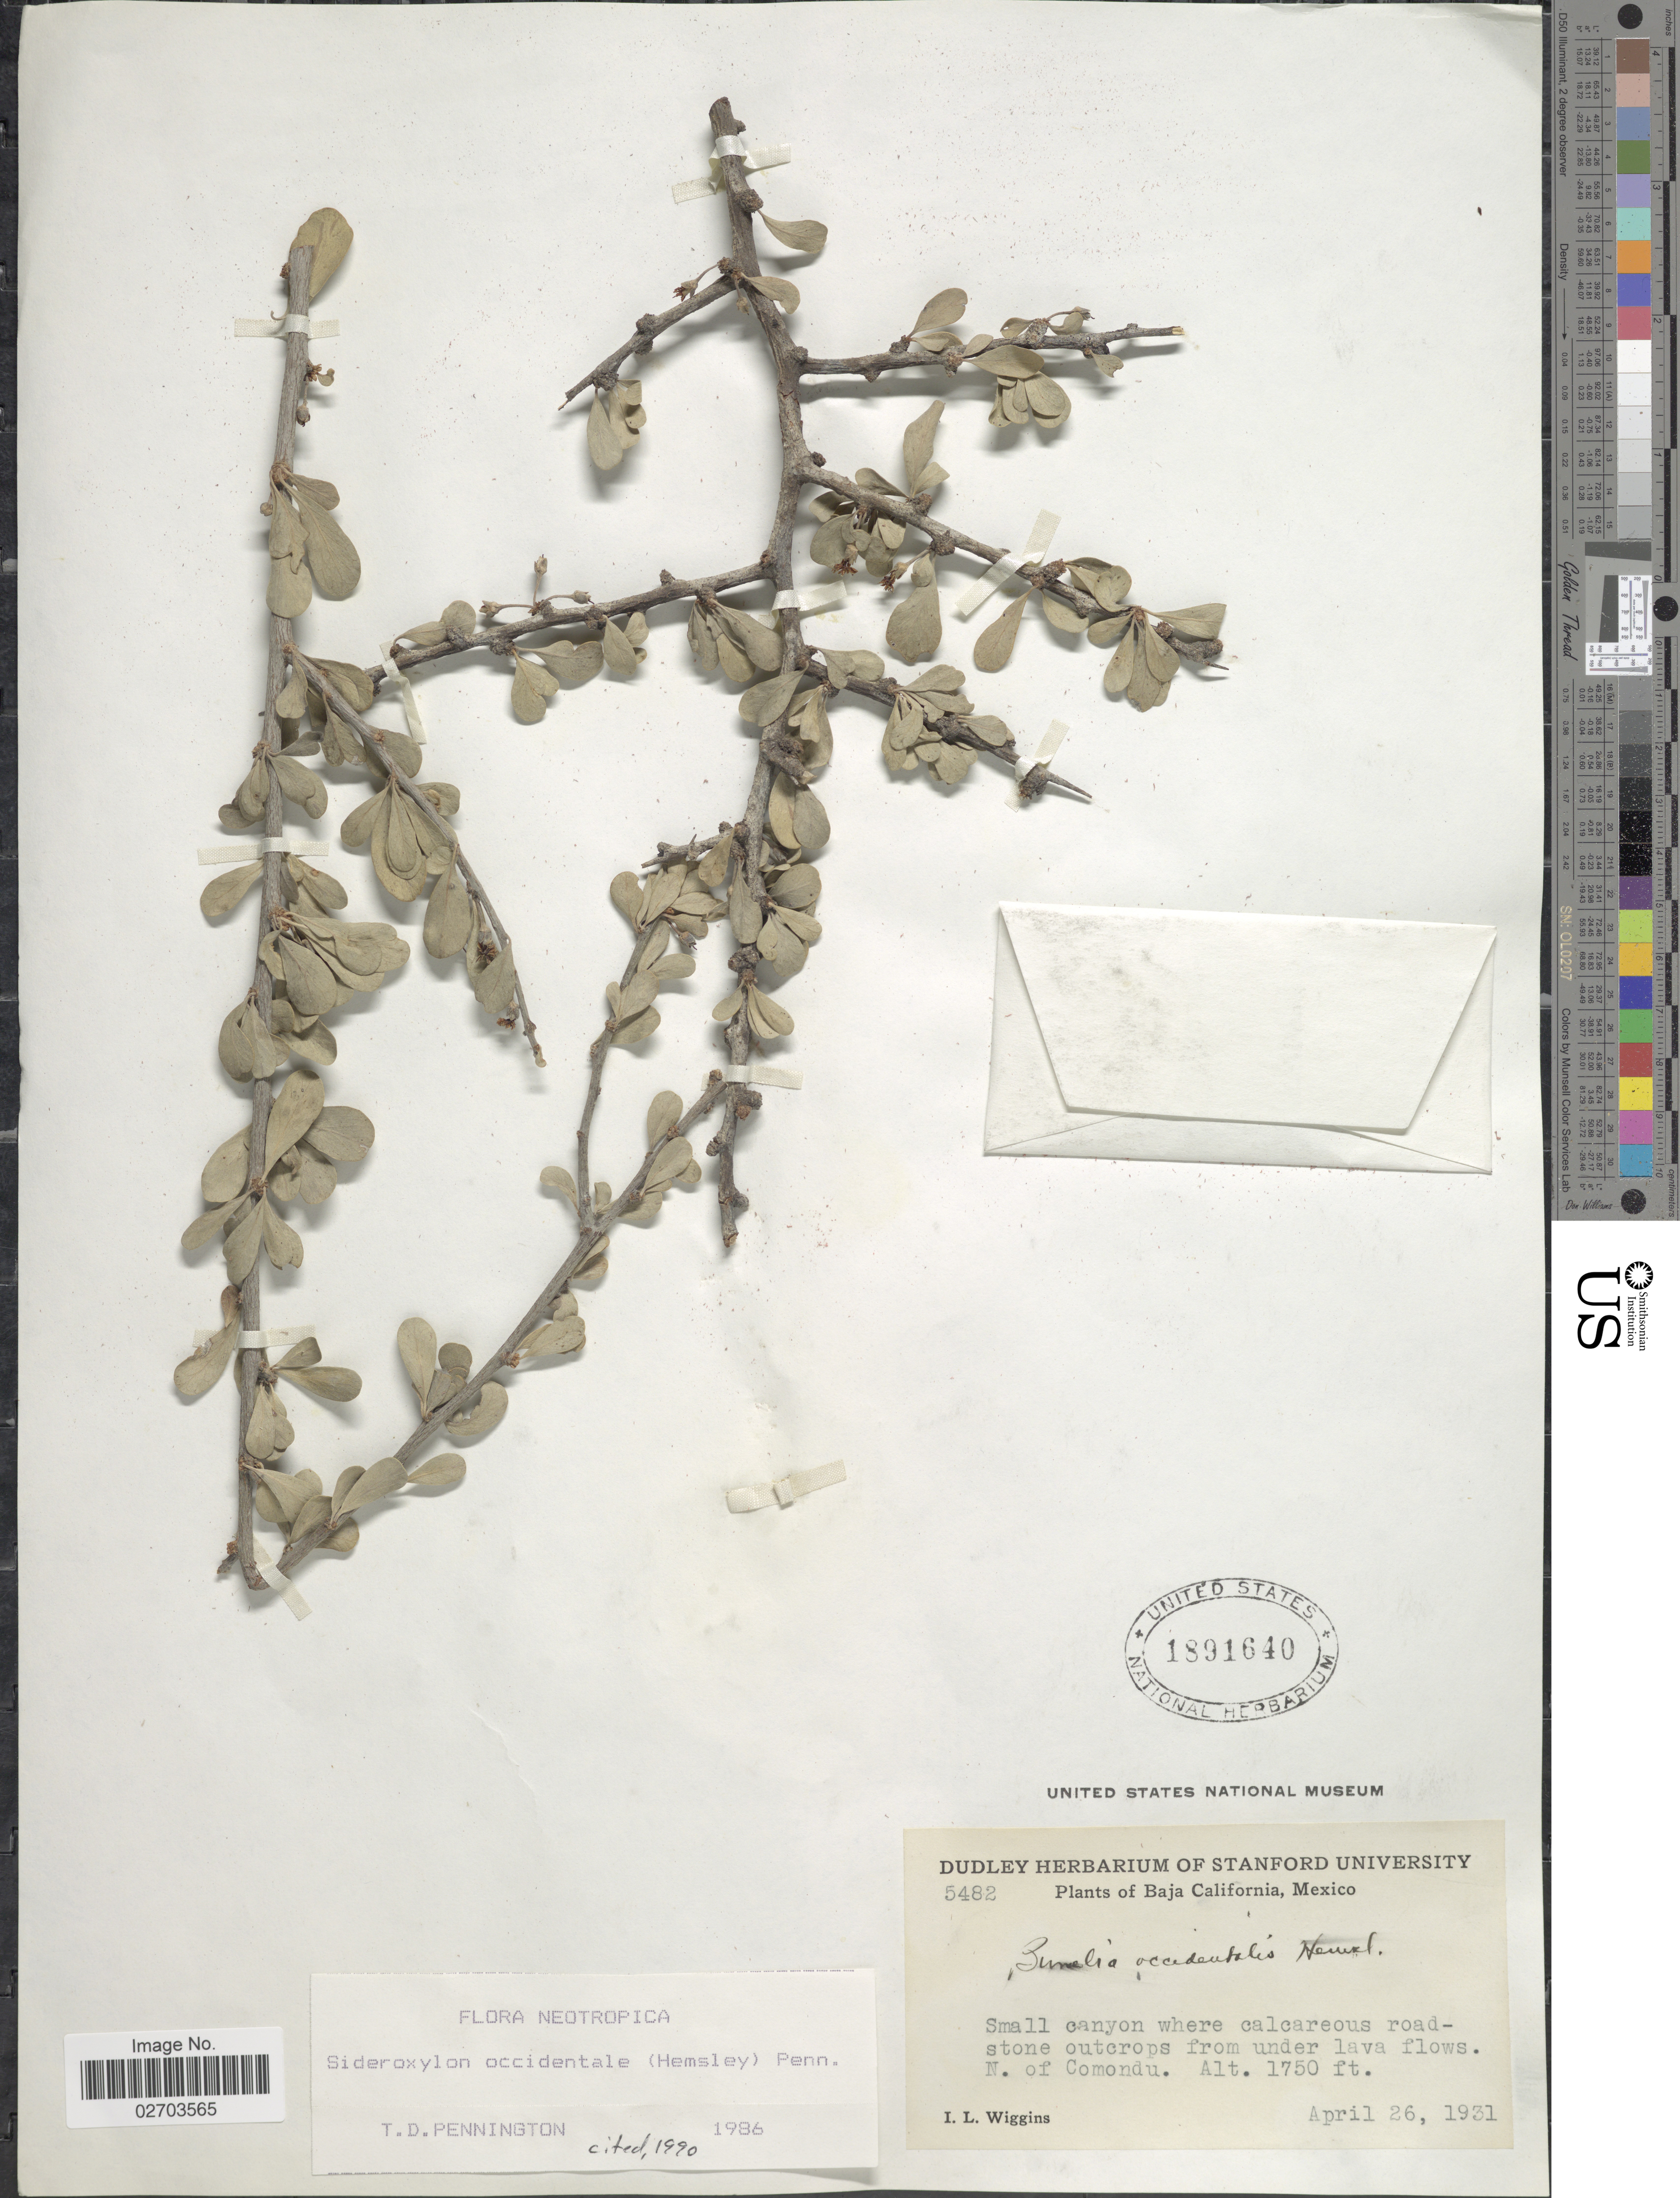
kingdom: Plantae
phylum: Tracheophyta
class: Magnoliopsida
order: Ericales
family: Sapotaceae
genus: Sideroxylon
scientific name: Sideroxylon occidentale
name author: (Hemsl.) T.D. Penn.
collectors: I. L. Wiggins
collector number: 5482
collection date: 1931-04-26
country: Mexico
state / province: Baja California Sur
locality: N. of Comondu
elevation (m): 533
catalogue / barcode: US 1891640